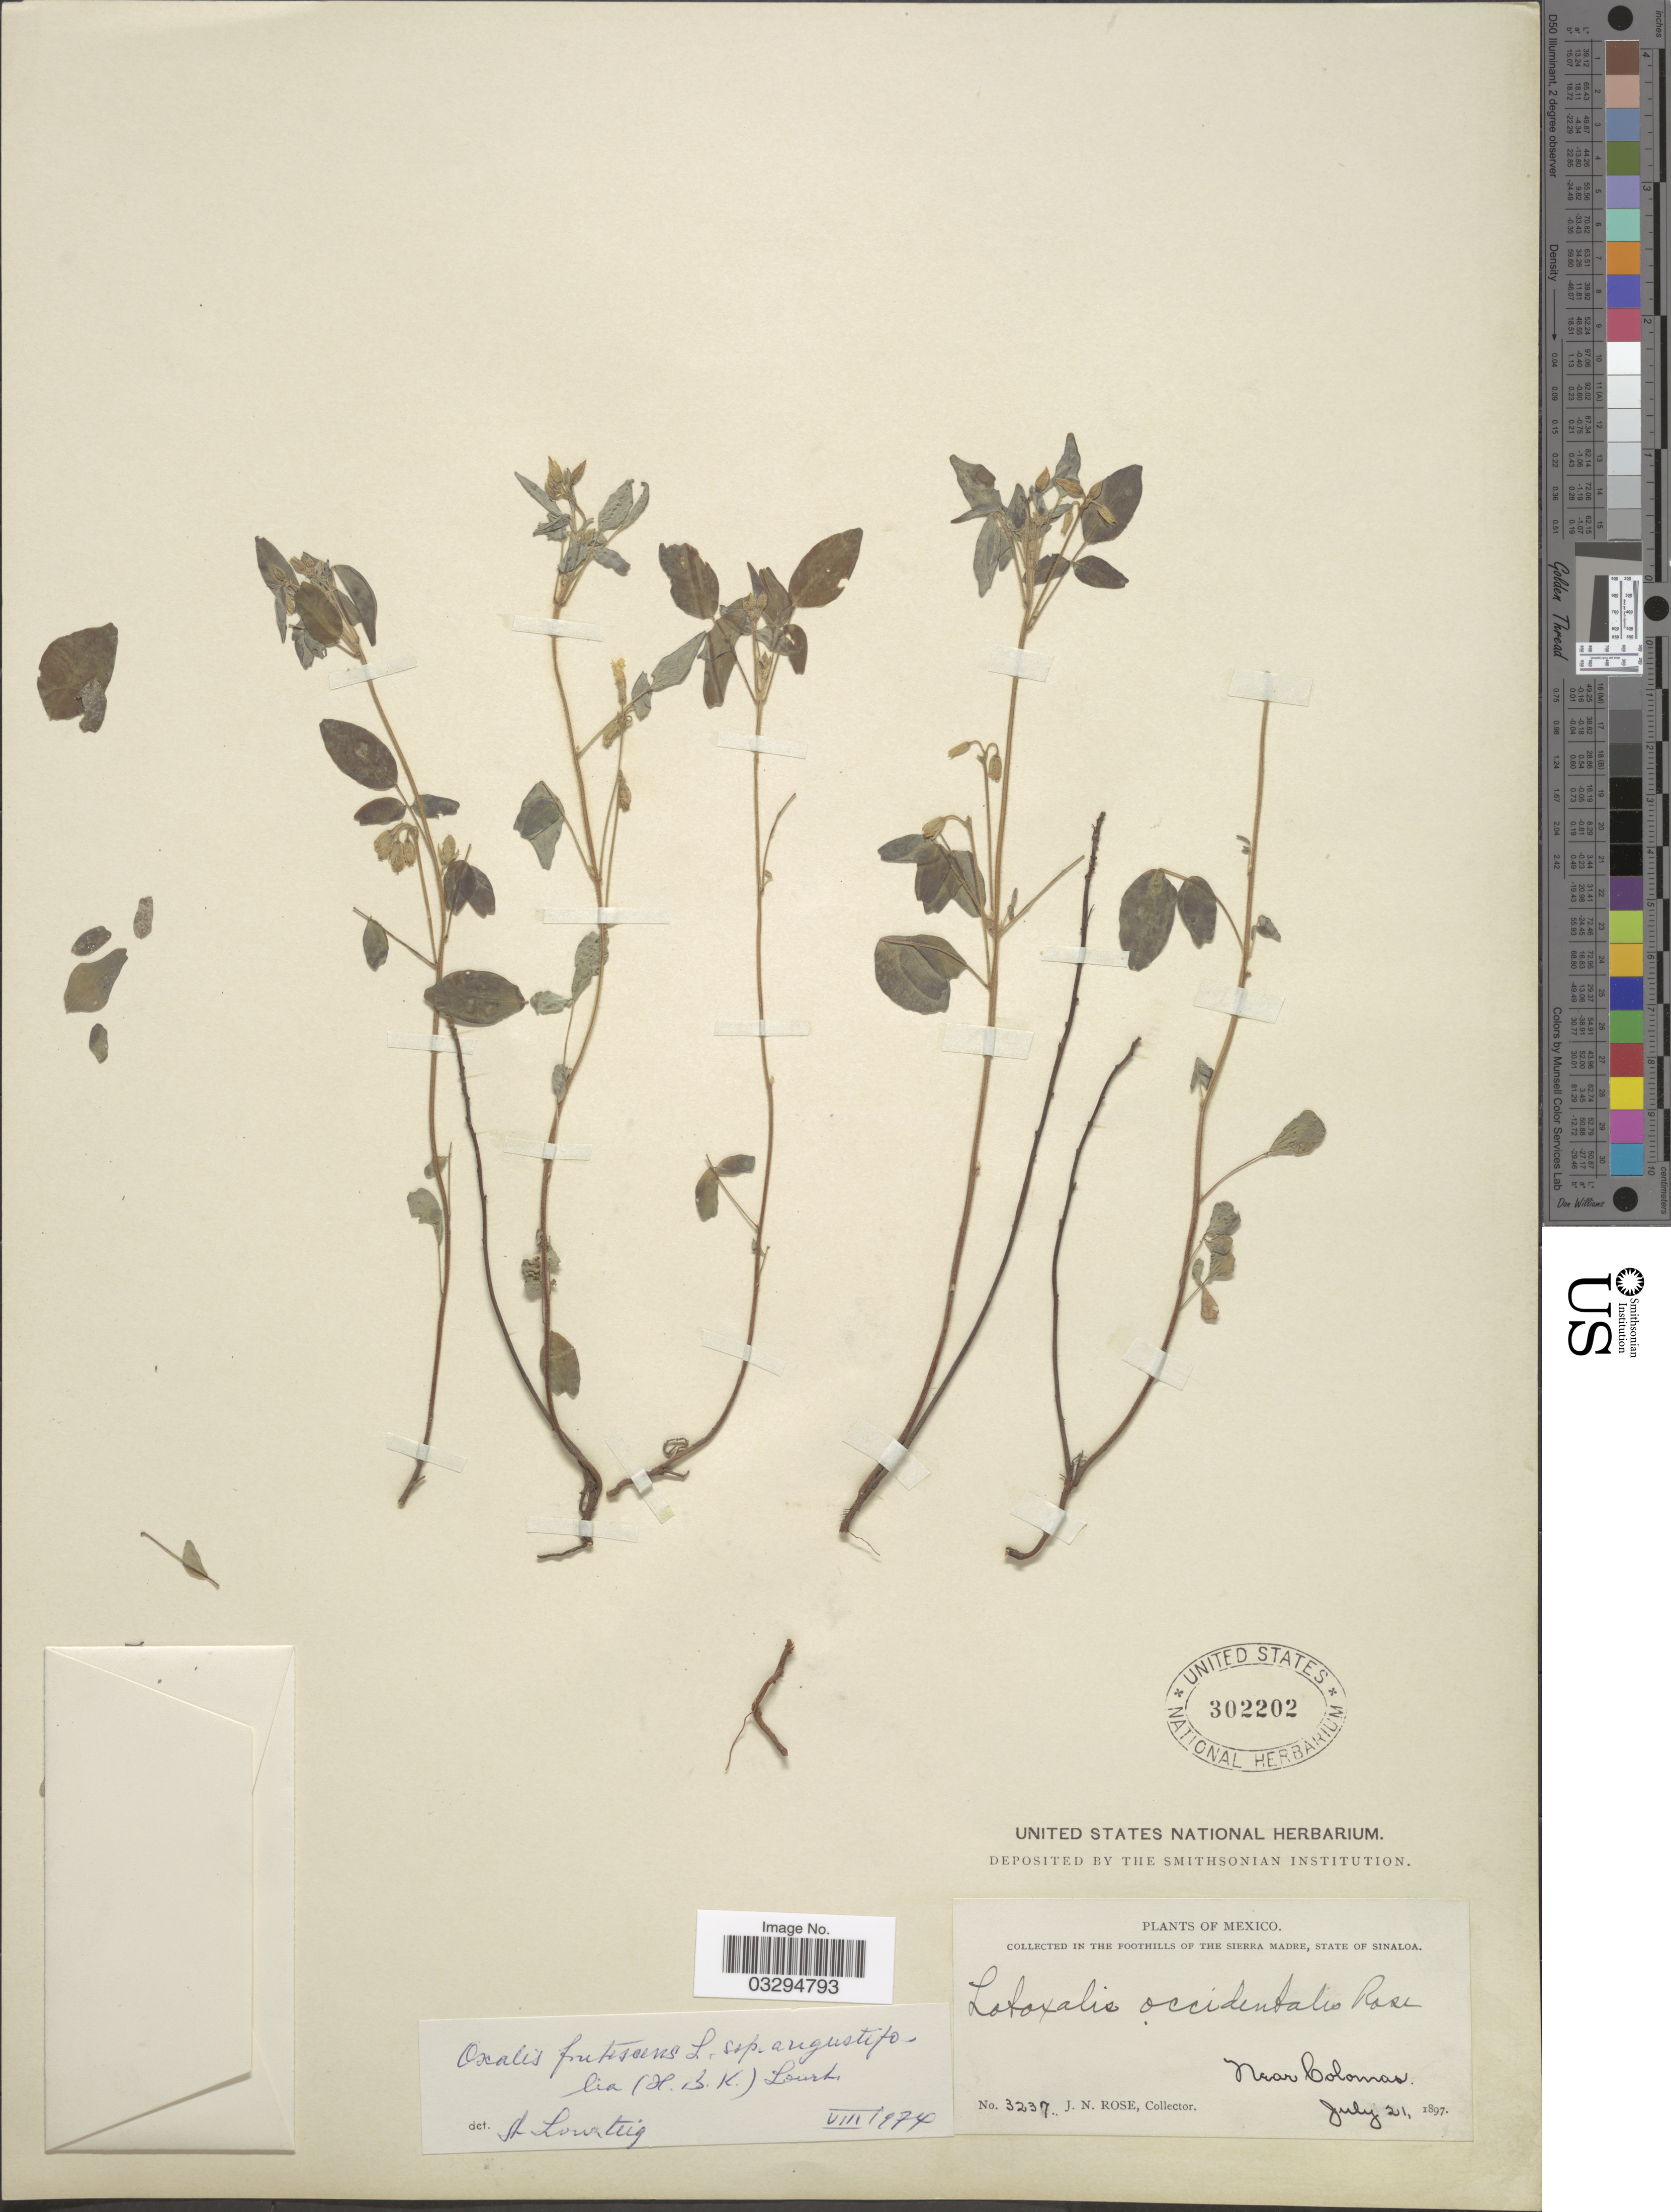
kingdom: Plantae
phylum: Tracheophyta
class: Magnoliopsida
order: Oxalidales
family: Oxalidaceae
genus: Oxalis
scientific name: Oxalis frutescens subsp. angustifolia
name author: (Kunth) Lourteig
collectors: J. N. Rose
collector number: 3237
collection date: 1897-07-21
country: Mexico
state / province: Sinaloa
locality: In the Foothills of The Sierra Madre, Near Colomas.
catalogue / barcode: US 302202